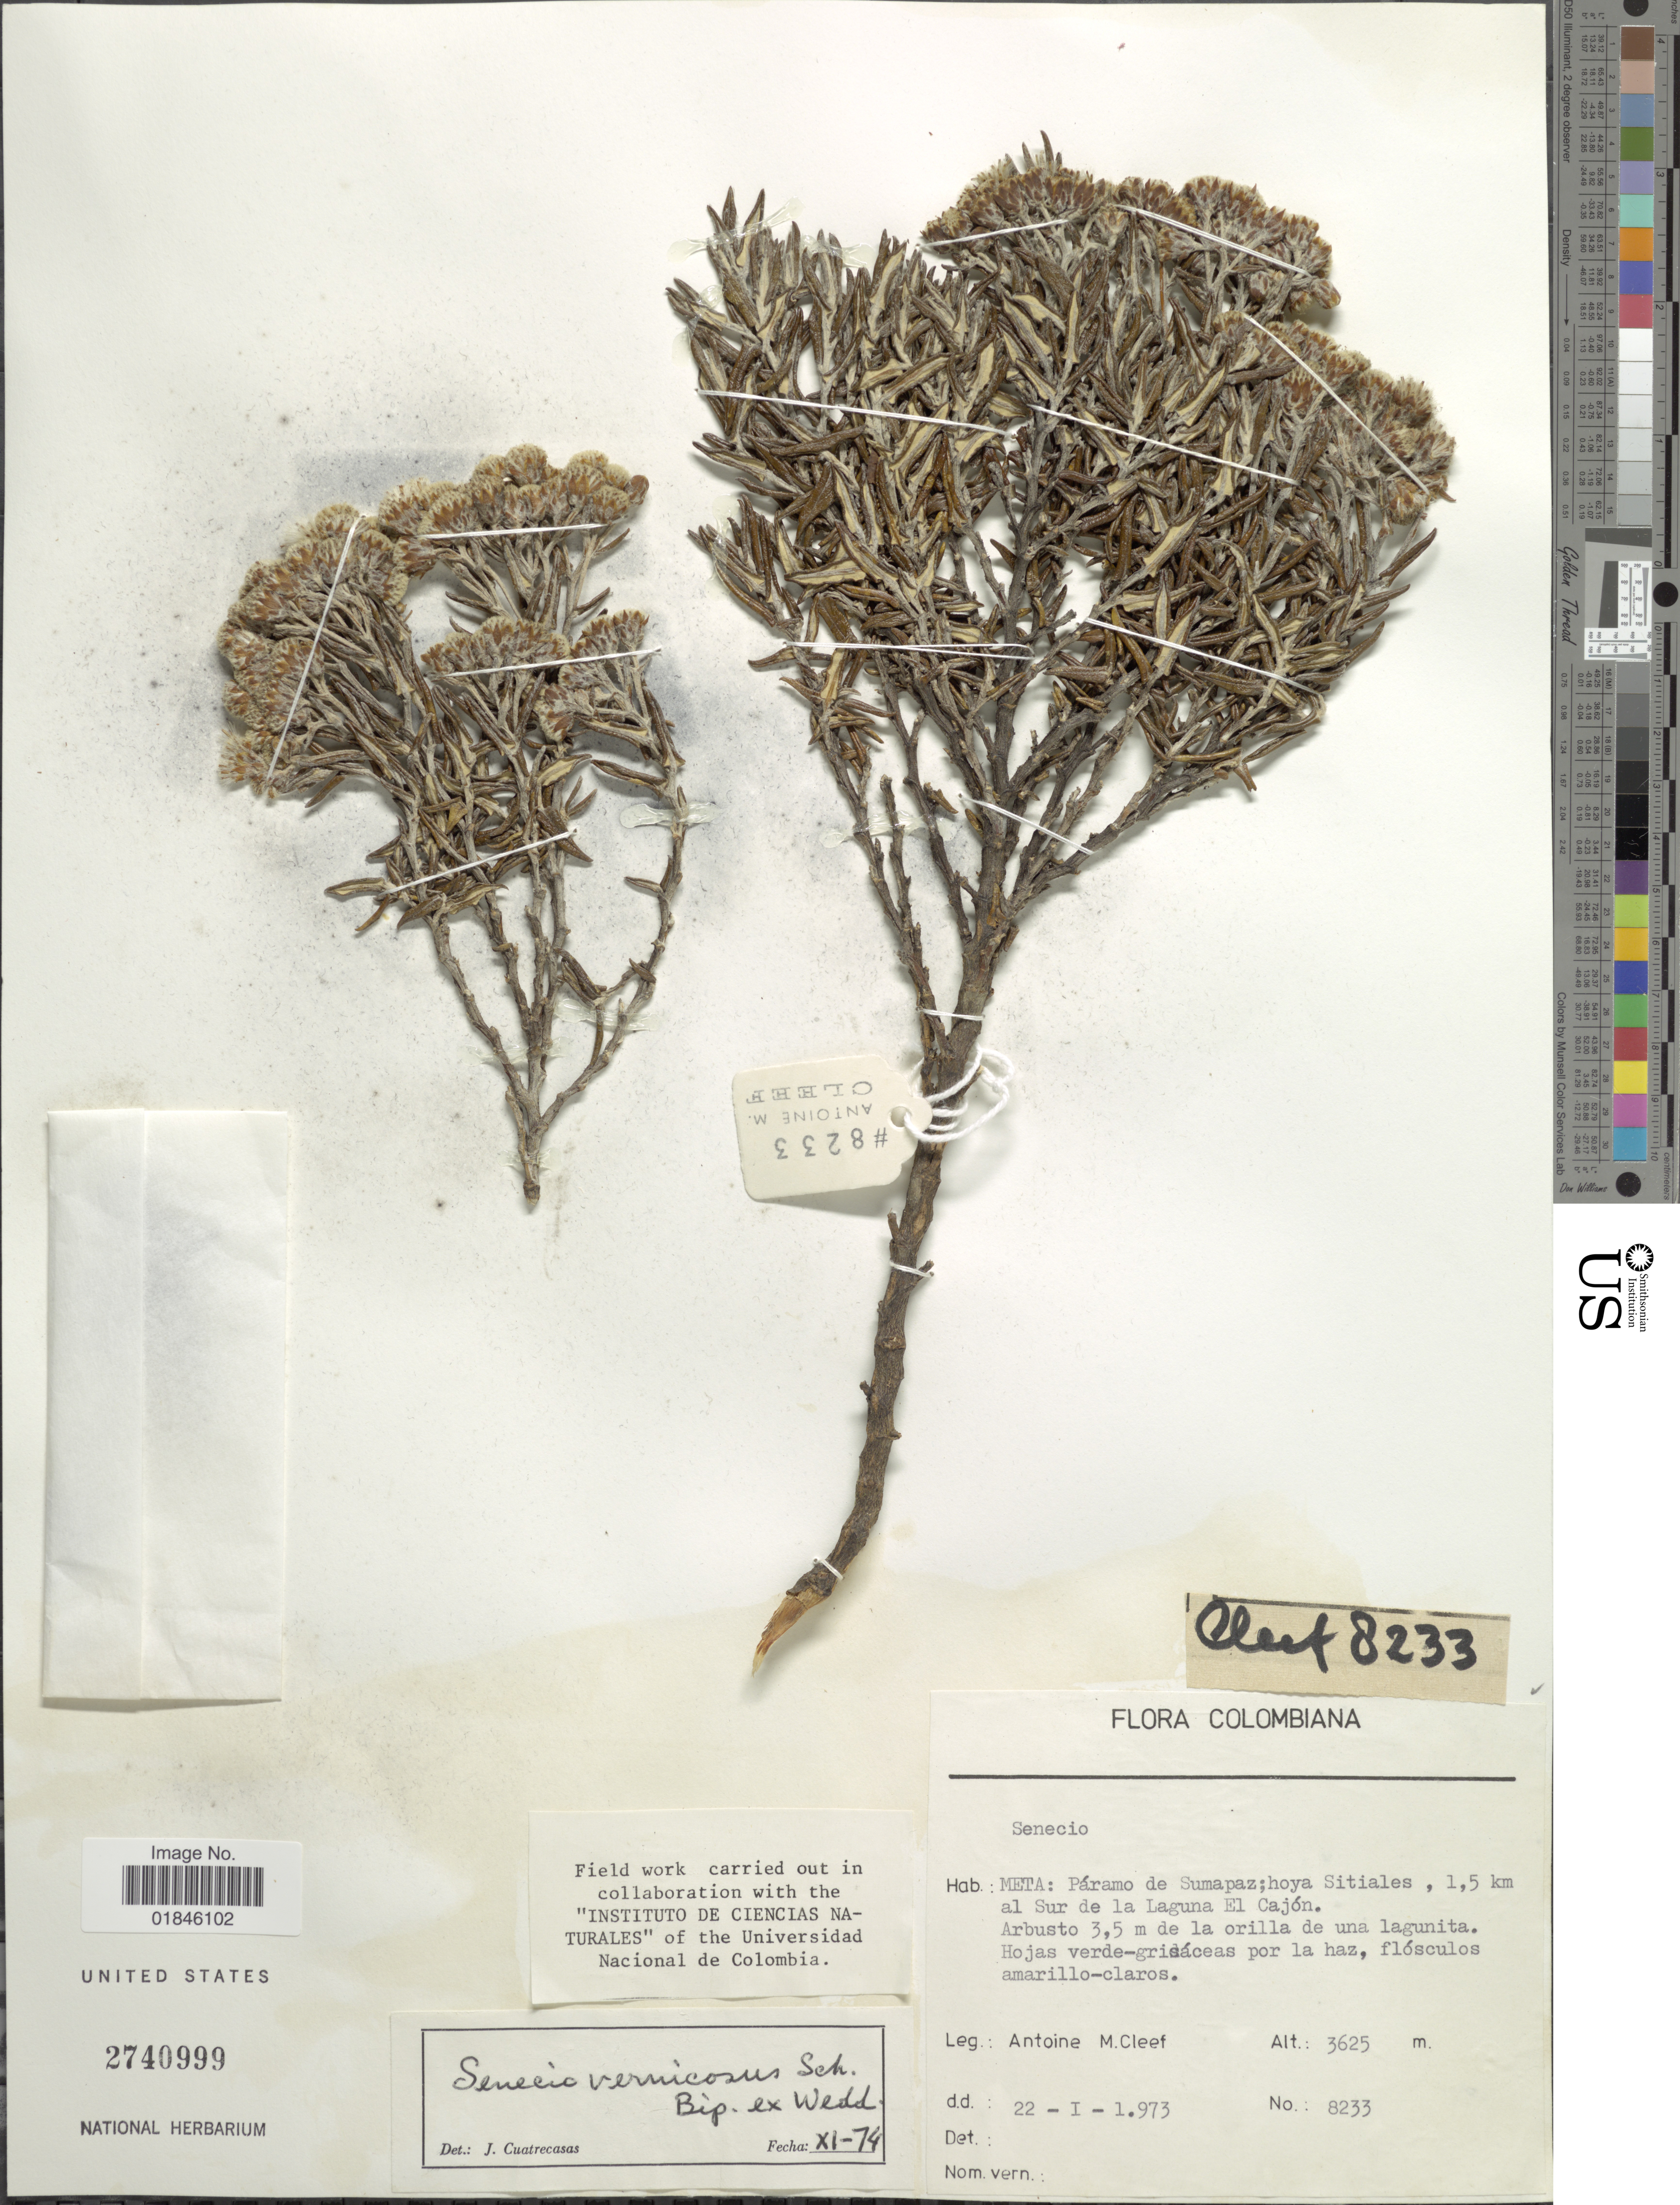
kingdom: Plantae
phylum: Tracheophyta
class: Magnoliopsida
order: Asterales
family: Asteraceae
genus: Pentacalia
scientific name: Pentacalia vernicosa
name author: (Sch. Bip. ex Wedd.) Cuatrec.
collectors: A. M. Cleef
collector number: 8233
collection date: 1973-01-22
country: Colombia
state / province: Meta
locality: Meta: Páramo de Sumapaz; hoya Sitiales, 1,5 km al Sur de la Laguna El Cajón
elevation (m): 3625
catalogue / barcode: US 2740999